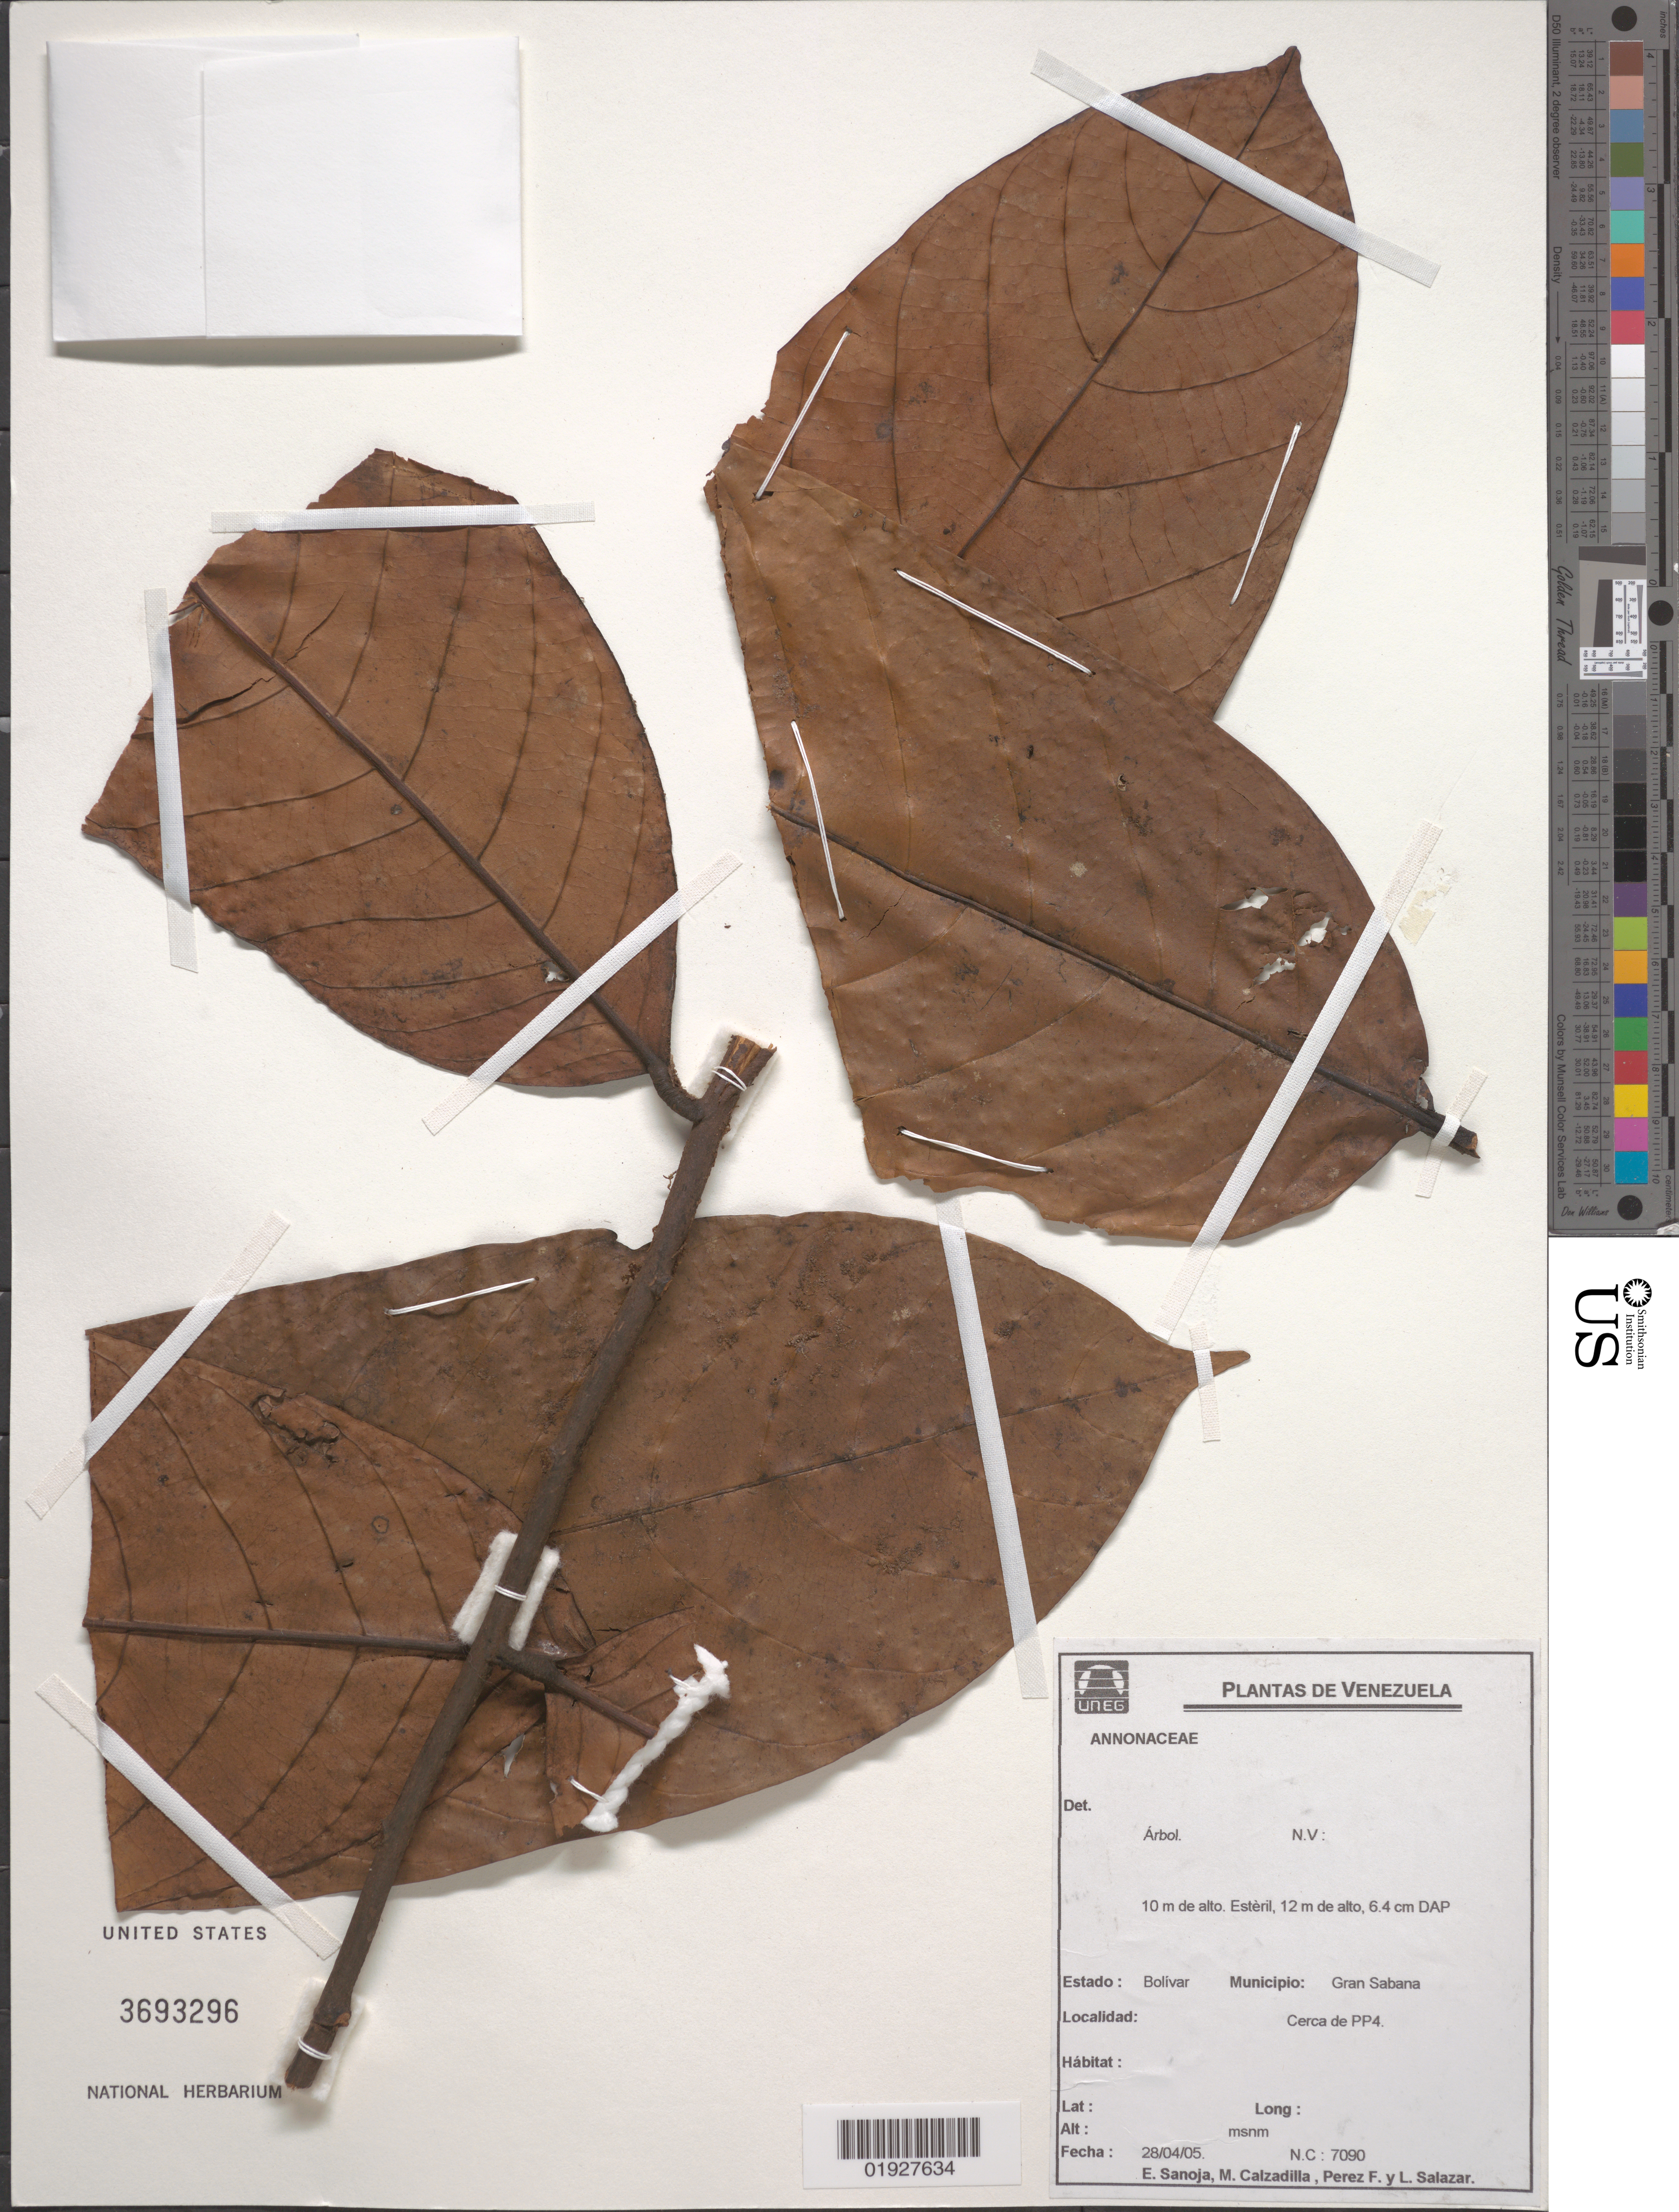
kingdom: Plantae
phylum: Tracheophyta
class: Magnoliopsida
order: Magnoliales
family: Annonaceae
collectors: E. Sanoja, M. Calzadilla, F. Perez & L. Salazar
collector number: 7090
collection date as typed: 28 April 2005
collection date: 2005-04-28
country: Venezuela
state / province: Bolivar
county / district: Gran Sabana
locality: Cerca de PP4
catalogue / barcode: US 3693296